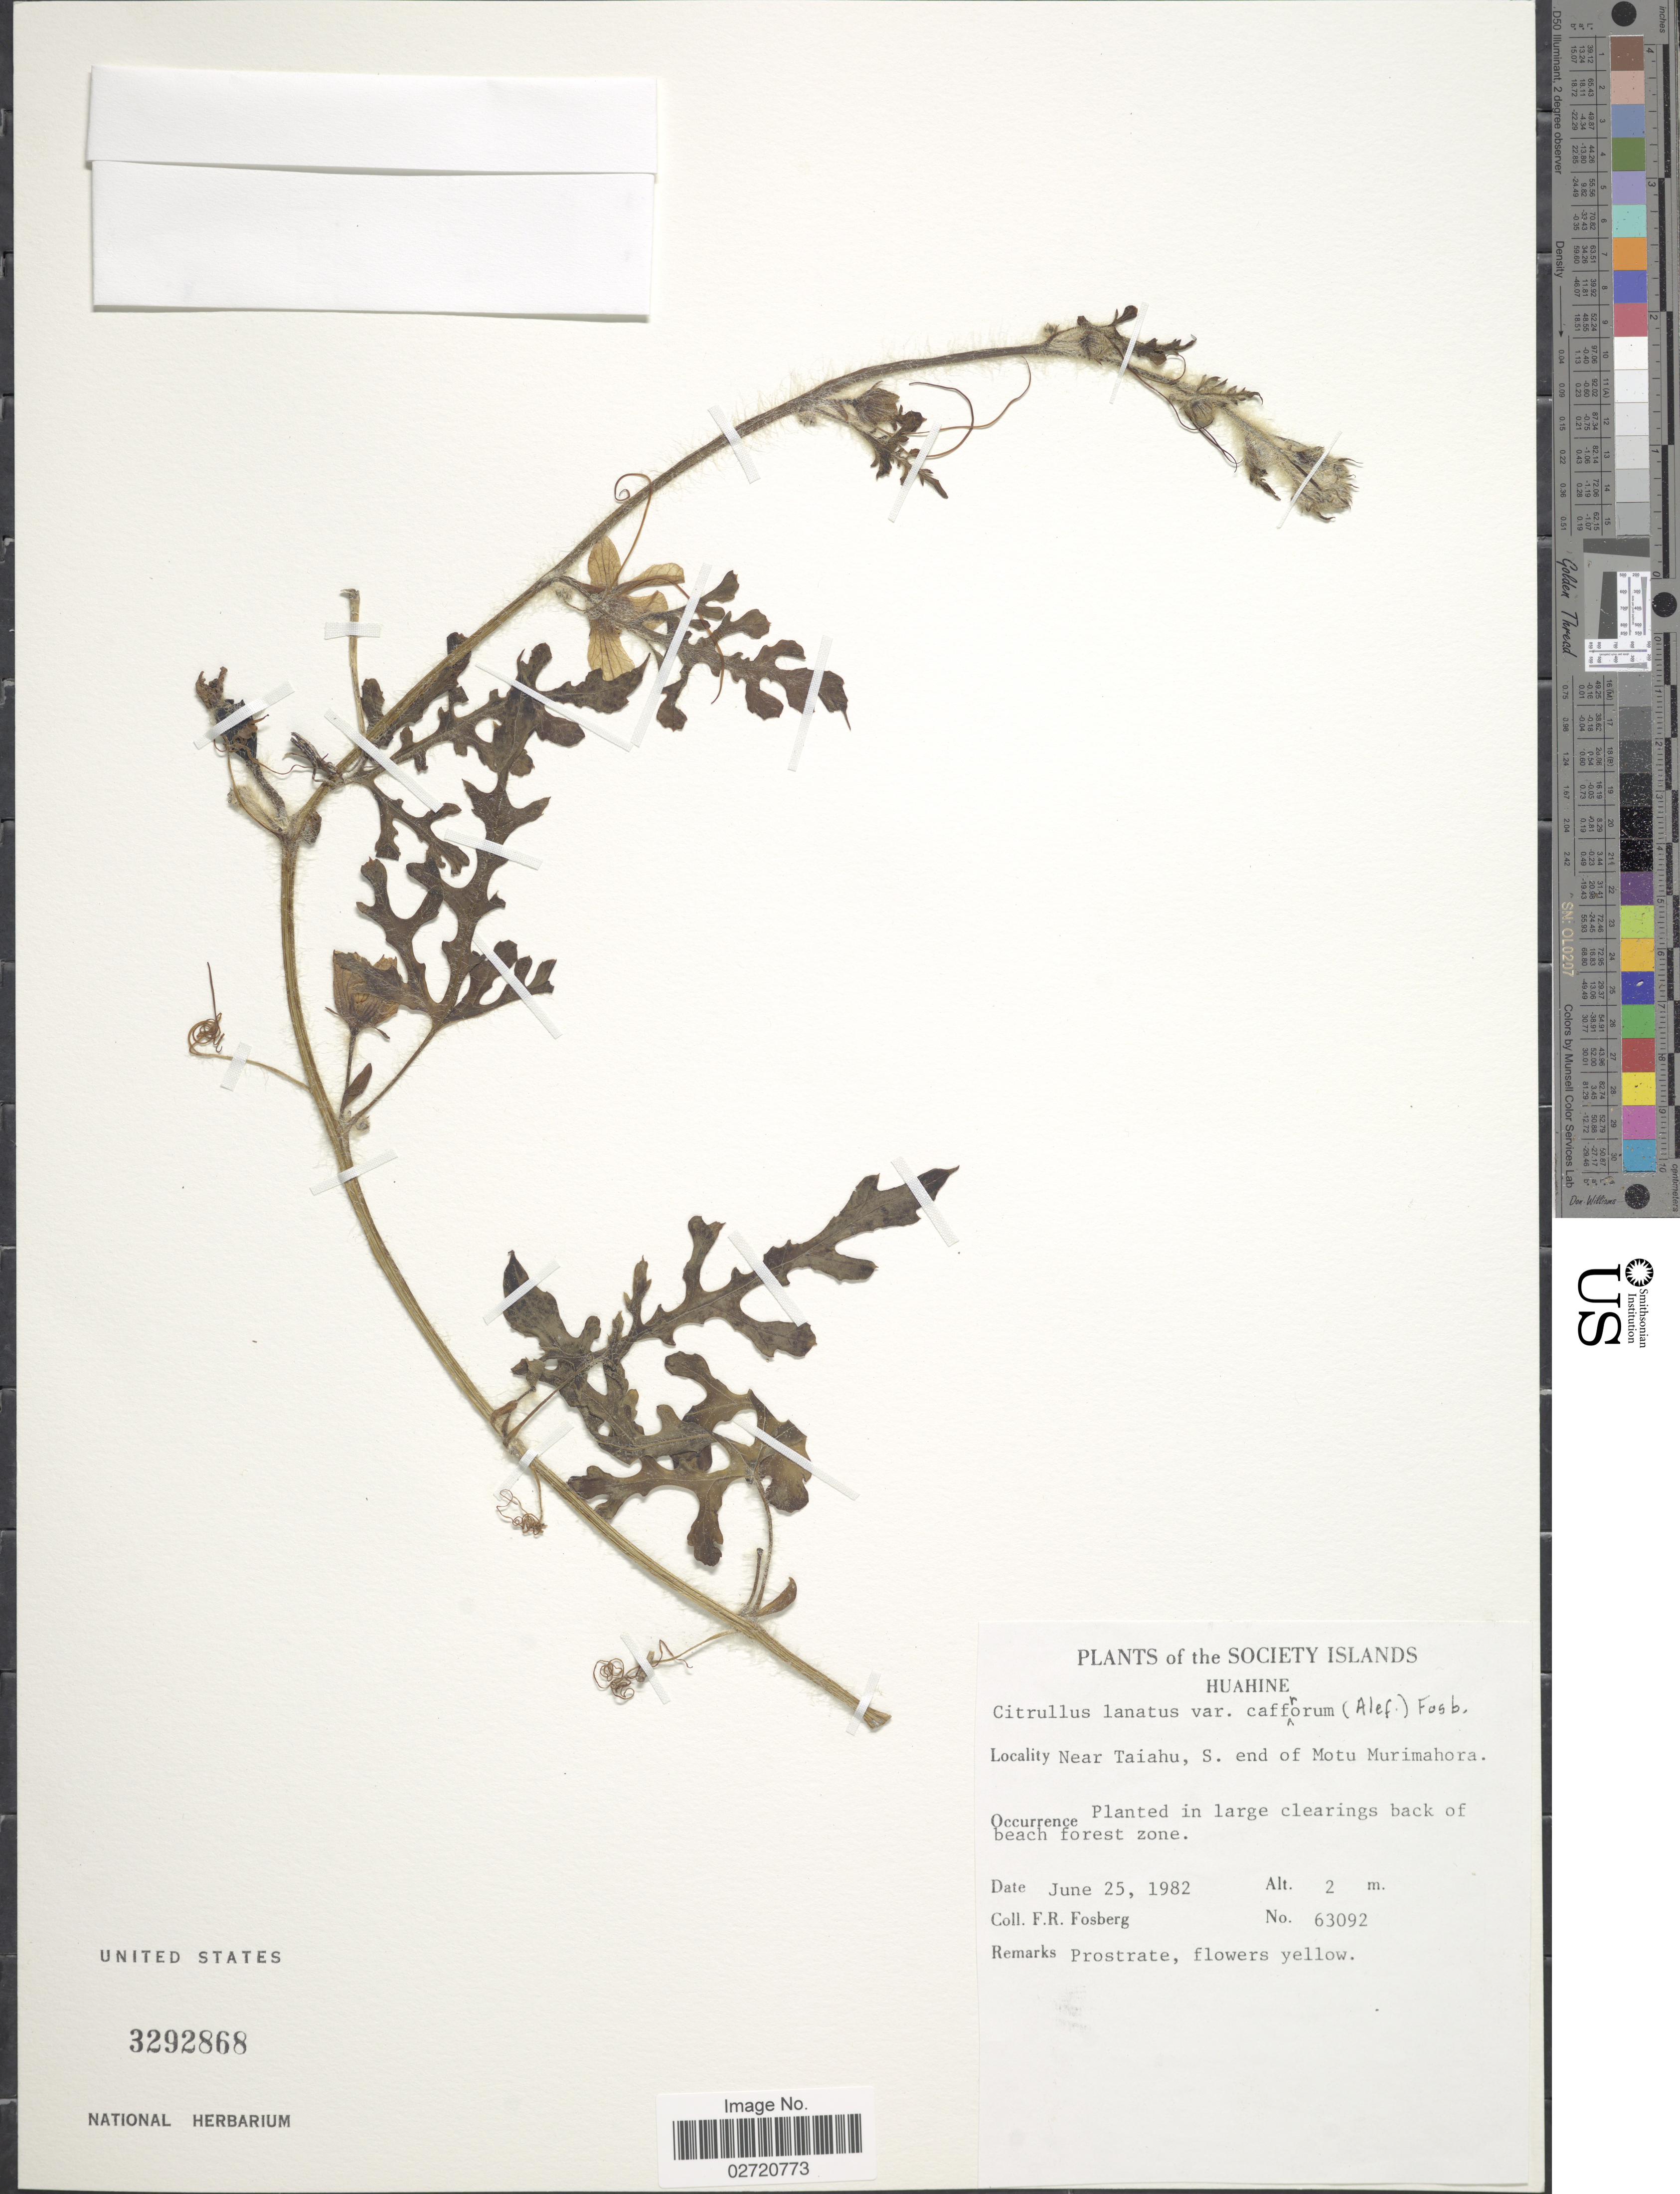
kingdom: Plantae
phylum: Tracheophyta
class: Magnoliopsida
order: Cucurbitales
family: Cucurbitaceae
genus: Citrullus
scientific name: Citrullus lanatus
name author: (Thunb.) Matsum. & Nakai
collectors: F. R. Fosberg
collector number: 63092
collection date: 1982-06-25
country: French Polynesia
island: Huahine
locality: Society Islands, Huahine. Near Taiahu, S. end of Motu Murimahora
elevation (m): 2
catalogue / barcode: US 3292868